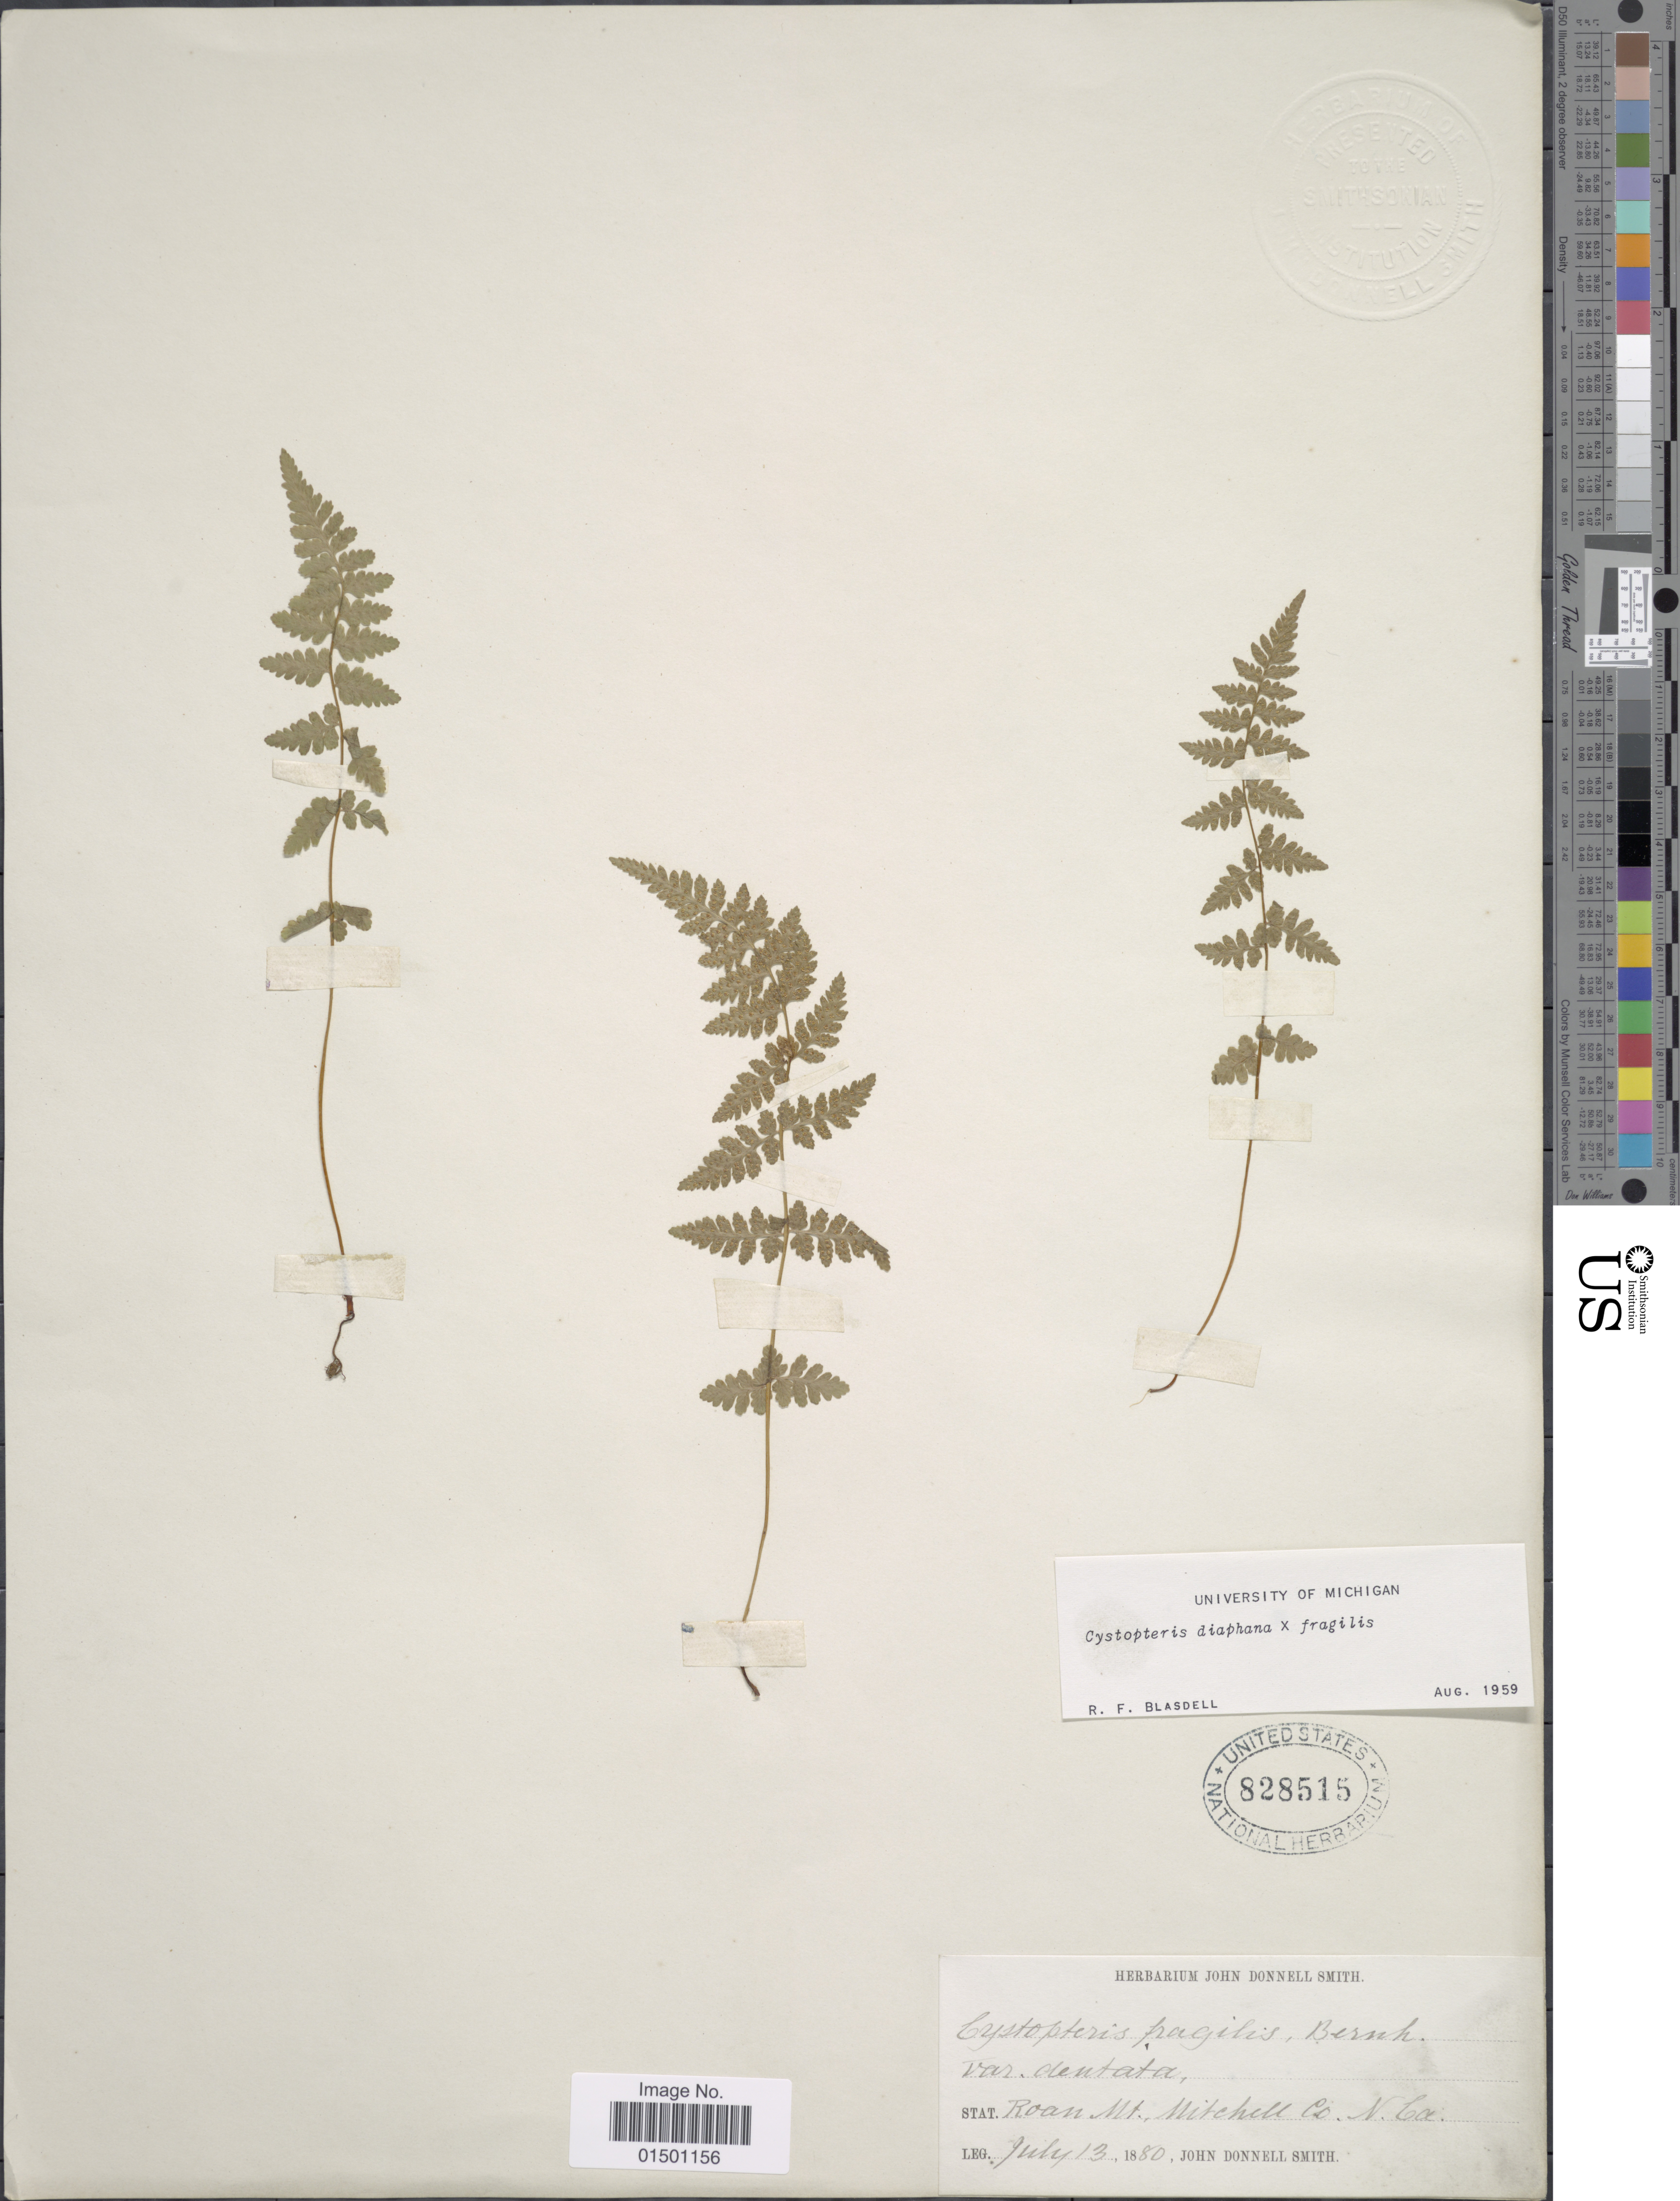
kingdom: Plantae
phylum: Tracheophyta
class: Polypodiopsida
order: Polypodiales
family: Cystopteridaceae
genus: Cystopteris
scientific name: Cystopteris diaphana x C. fragilis (L.) Bernh.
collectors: J. Donnell Smith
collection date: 1880-07-13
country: United States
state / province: California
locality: Roam Mt., Mitchell Co.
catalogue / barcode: US 828515